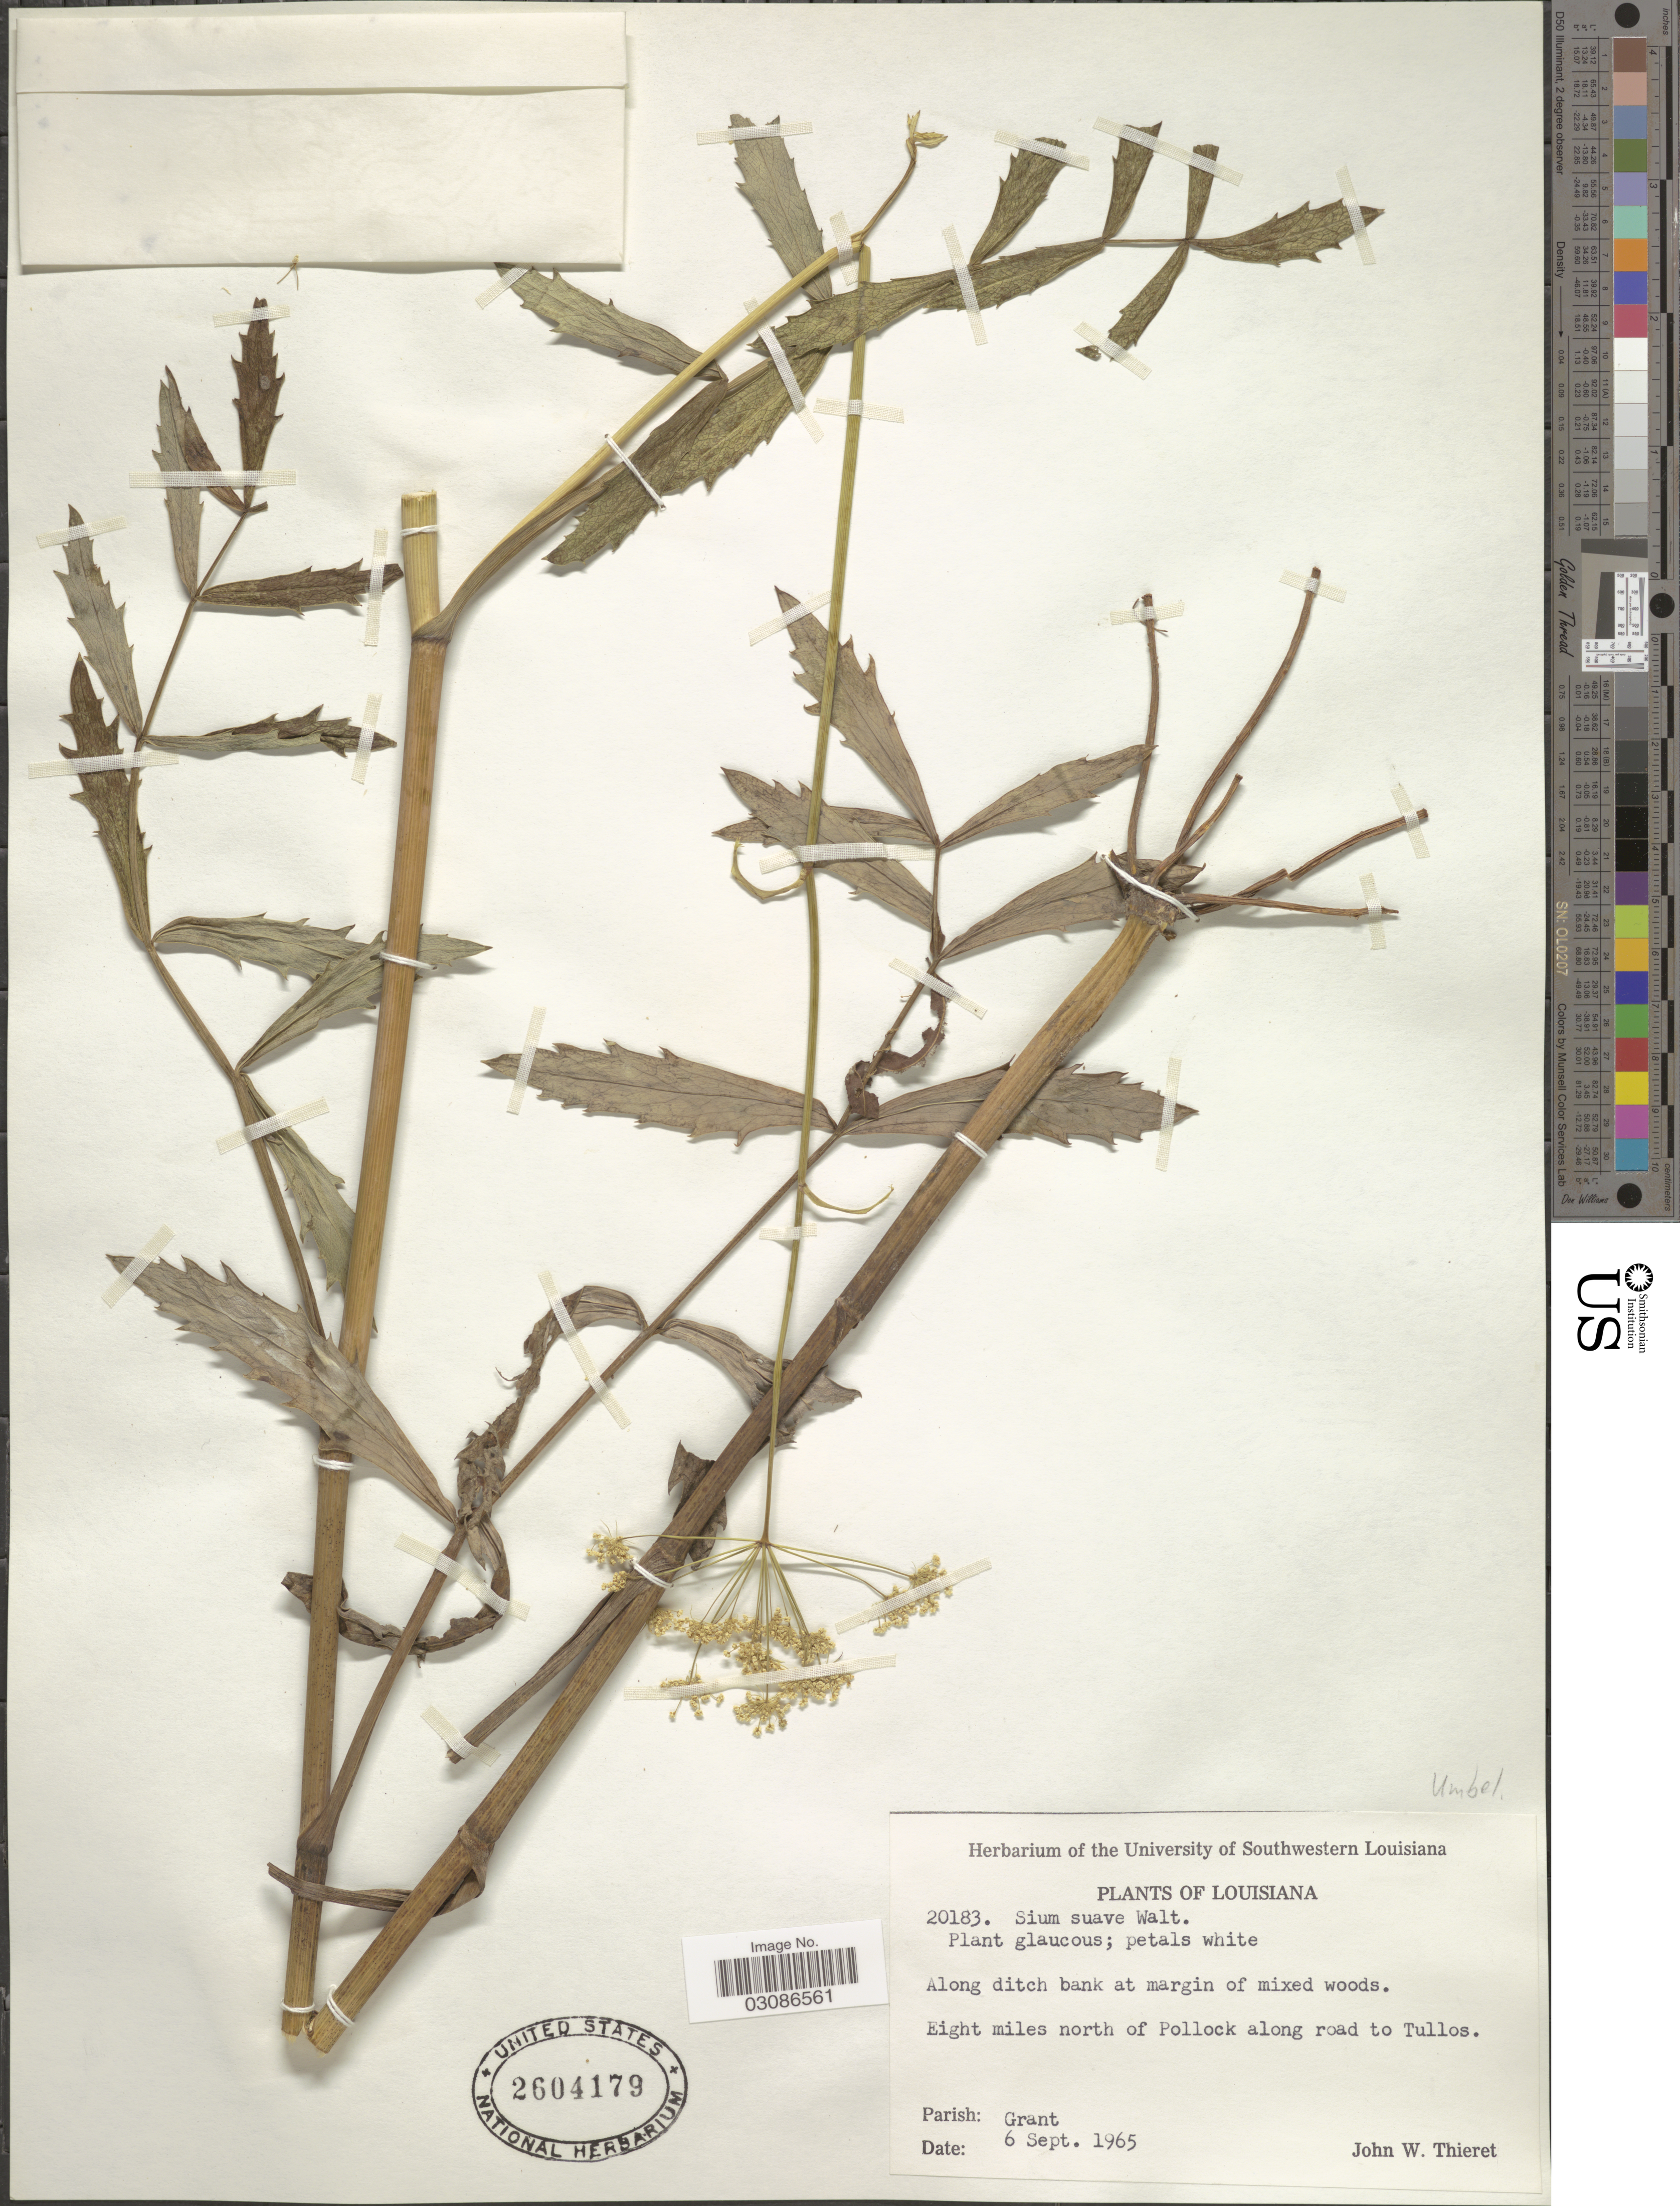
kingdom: Plantae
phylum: Tracheophyta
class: Magnoliopsida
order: Apiales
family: Apiaceae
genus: Sium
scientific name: Sium suave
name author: Walter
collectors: J. W. Thieret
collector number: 20183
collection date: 1965-09-06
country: United States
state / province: Louisiana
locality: Eight miles north of Pollock along road to Tullos.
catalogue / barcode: US 2604179